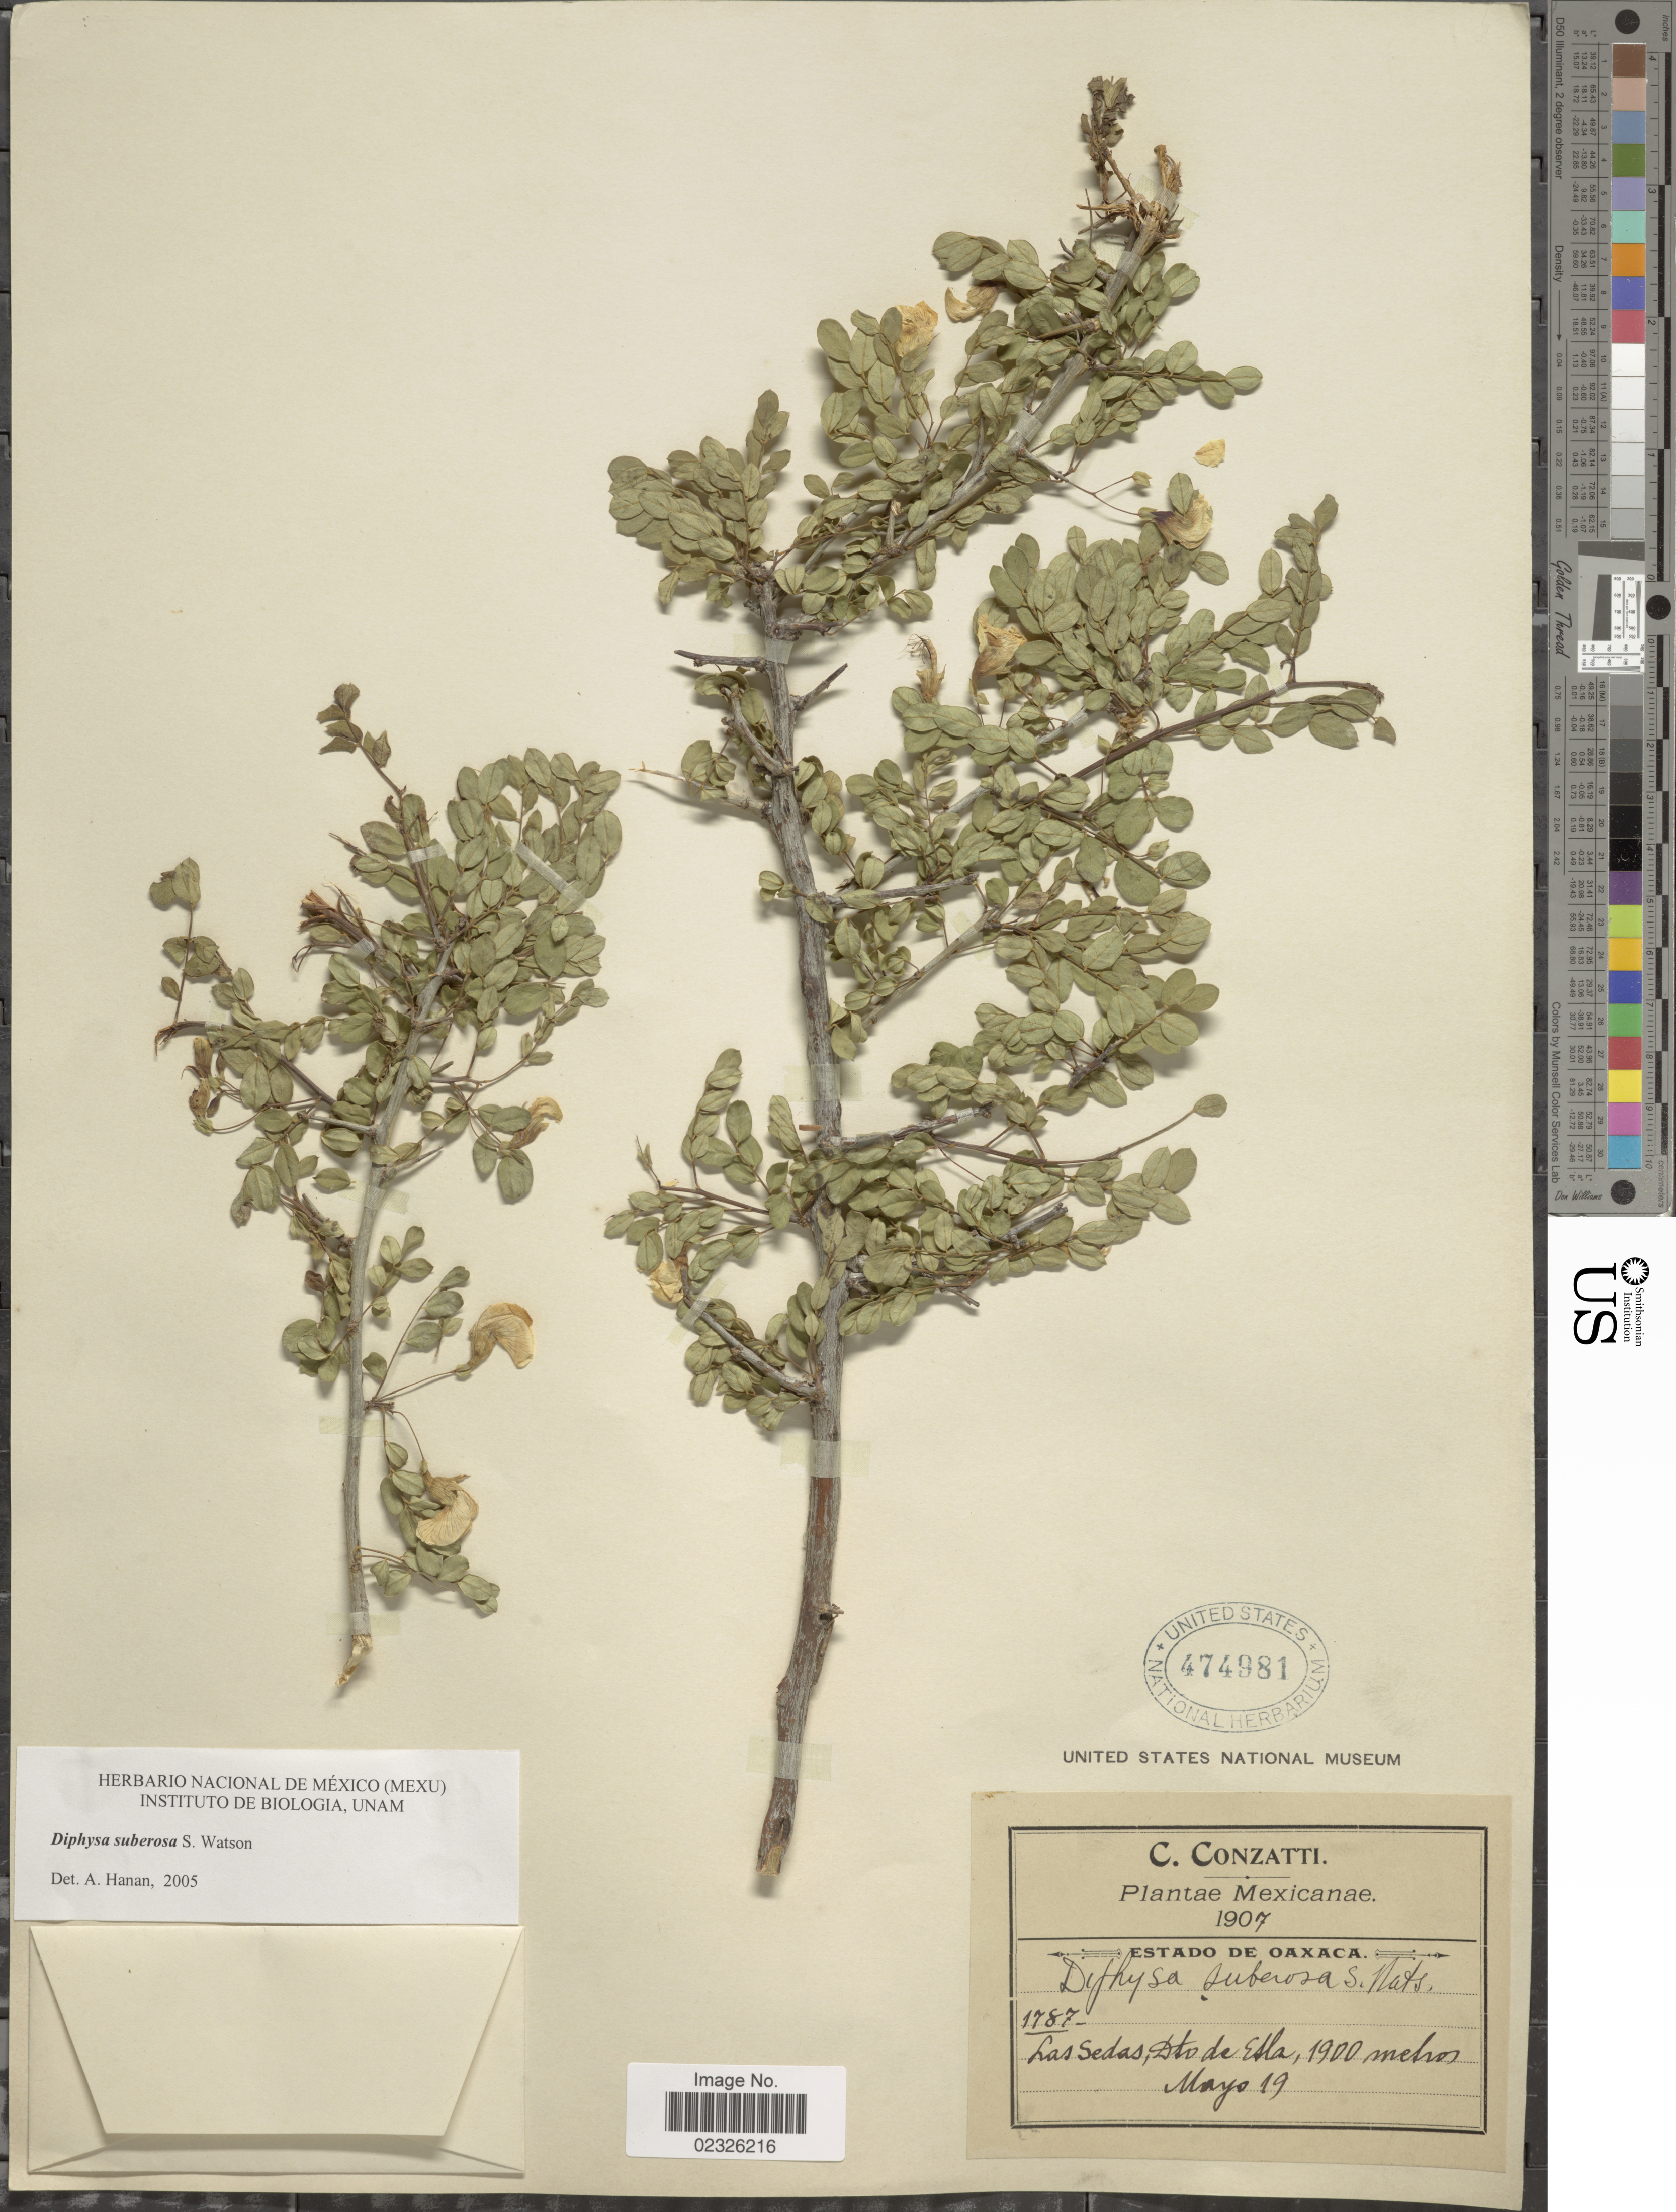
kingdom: Plantae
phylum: Tracheophyta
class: Magnoliopsida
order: Fabales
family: Fabaceae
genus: Diphysa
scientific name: Diphysa suberosa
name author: S. Watson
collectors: C. Conzatti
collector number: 1787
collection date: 1907-05-19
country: Mexico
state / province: Oaxaca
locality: Las Sedas, Dto de Esla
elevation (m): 1900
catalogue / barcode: US 474981